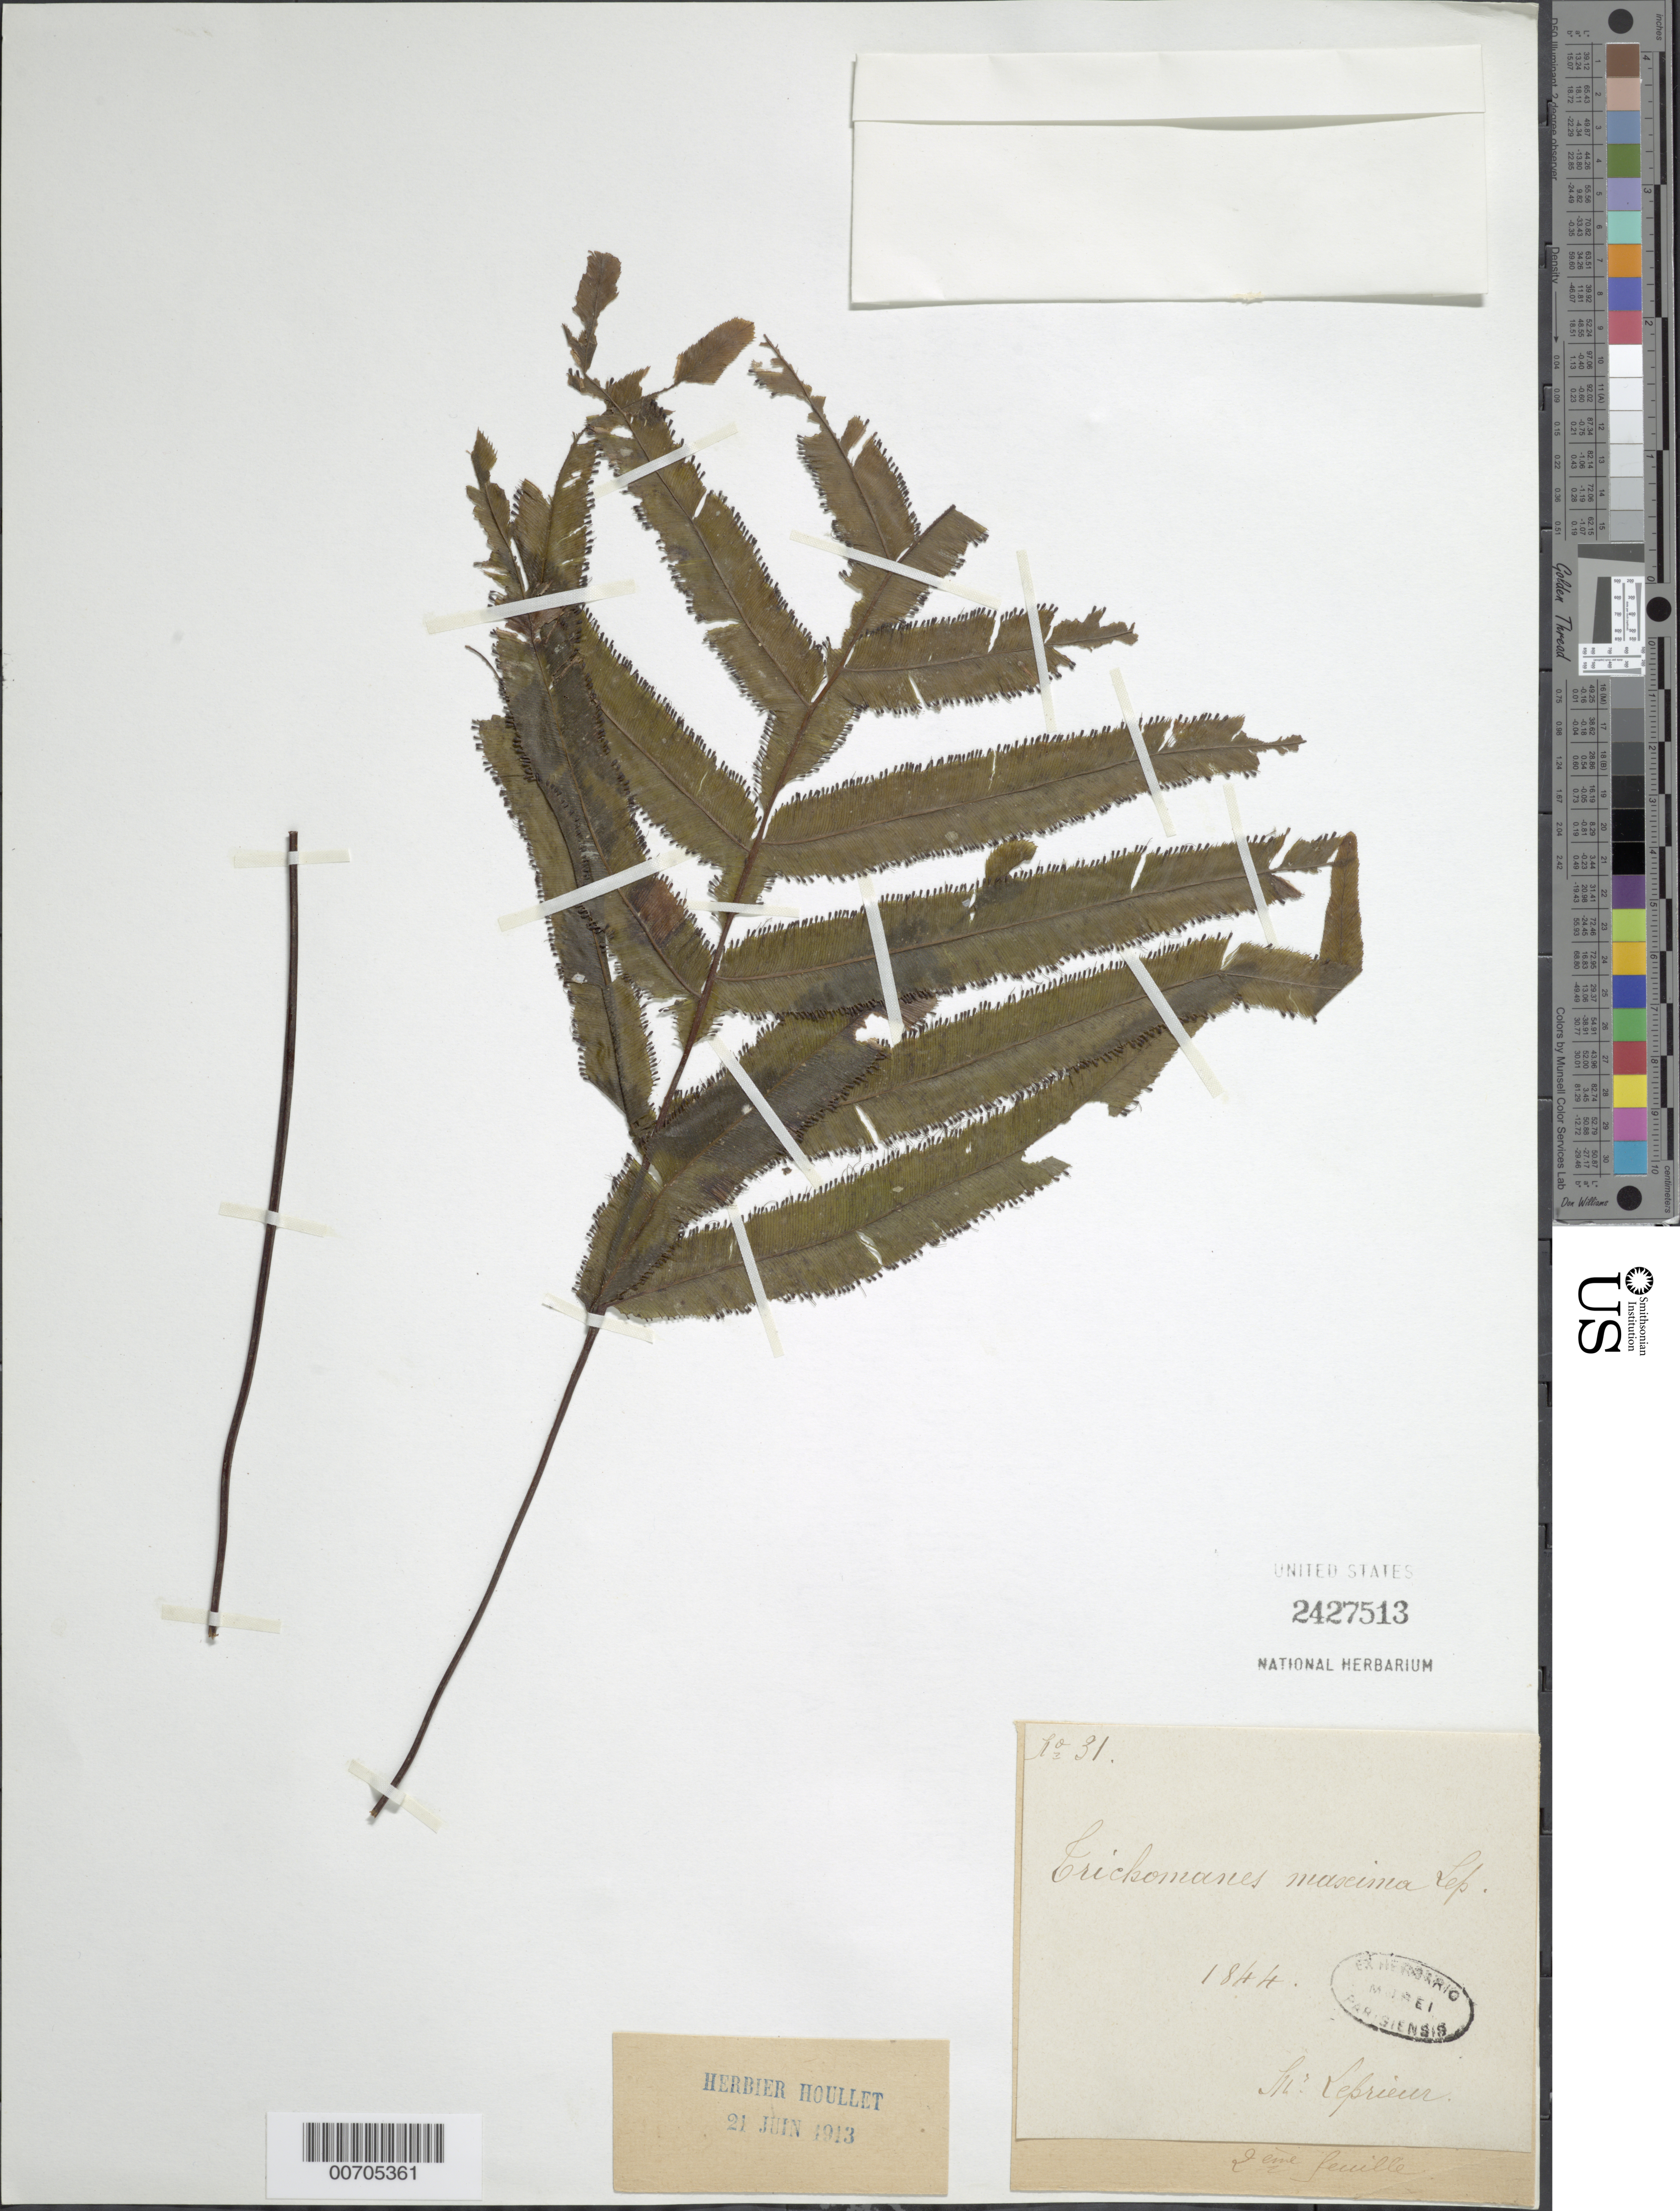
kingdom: Plantae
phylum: Tracheophyta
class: Polypodiopsida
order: Hymenophyllales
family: Hymenophyllaceae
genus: Trichomanes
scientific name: Trichomanes longifolium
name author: Desv.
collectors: F. M. R. Leprieur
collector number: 31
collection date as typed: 1844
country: French Guiana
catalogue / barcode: US 2427513